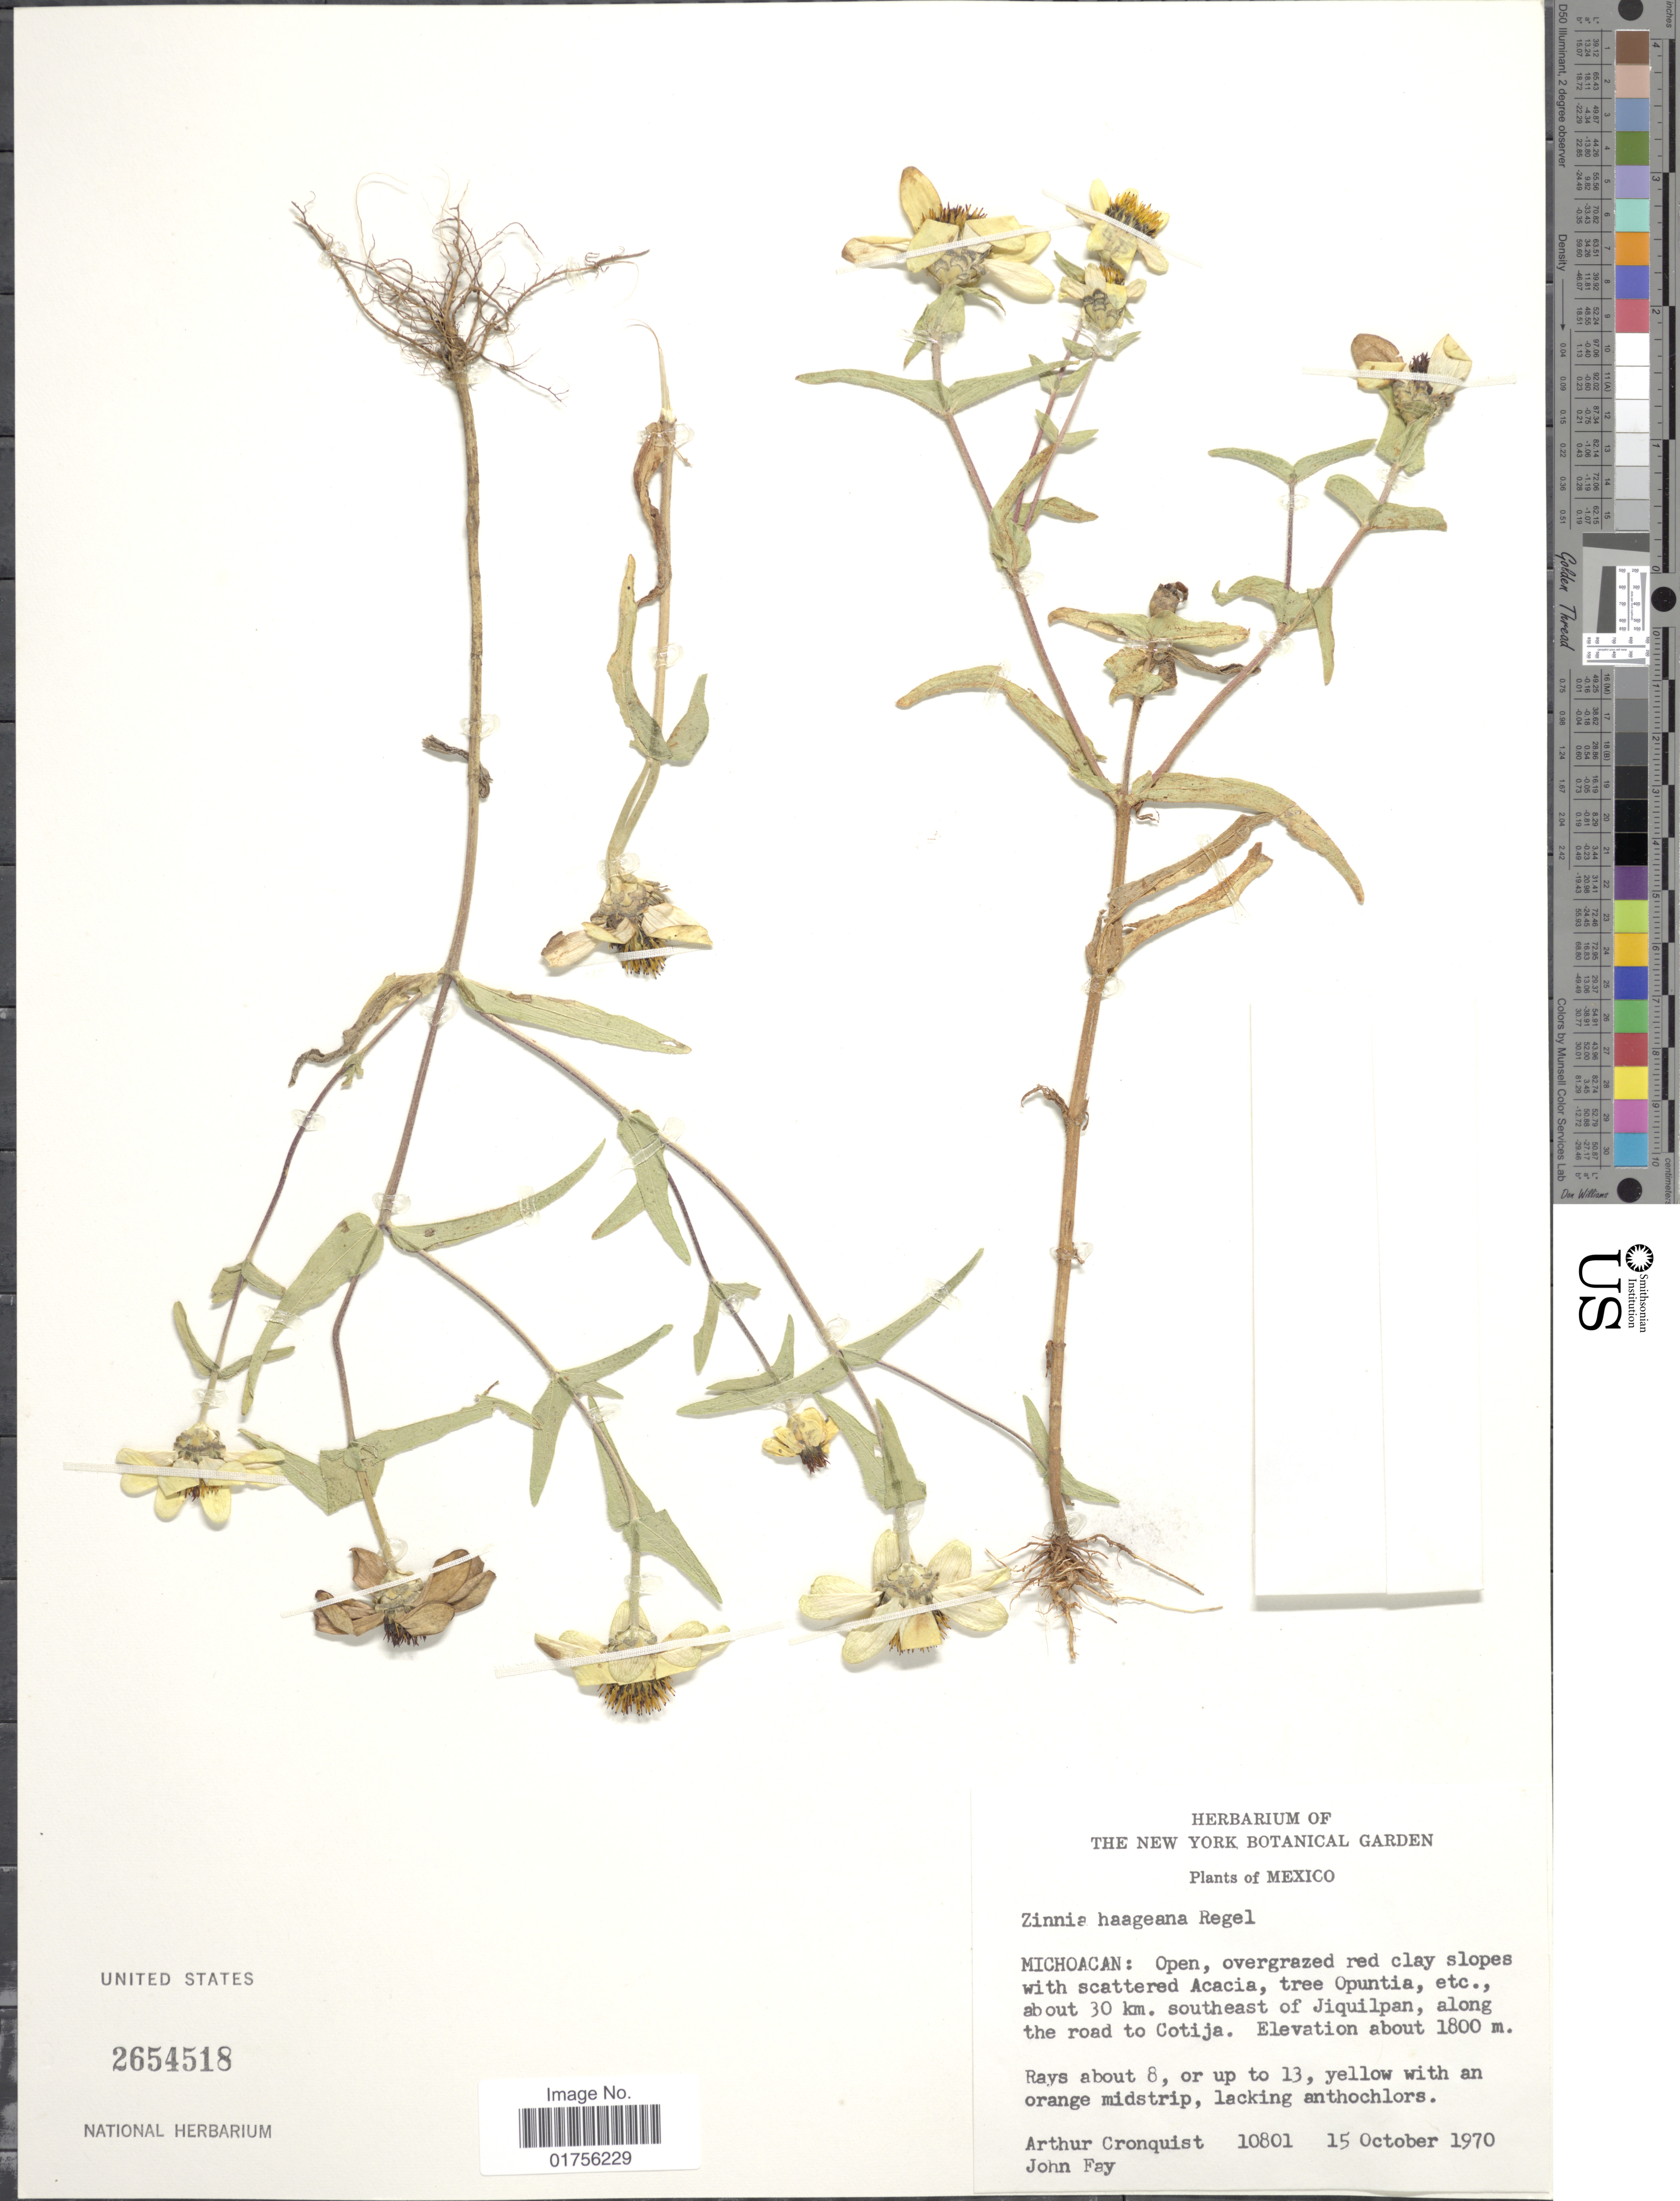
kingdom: Plantae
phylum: Tracheophyta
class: Magnoliopsida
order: Asterales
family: Asteraceae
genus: Zinnia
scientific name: Zinnia haageana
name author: Regel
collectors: A. J. Cronquist & J. Fay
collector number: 10801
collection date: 1970-10-15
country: Mexico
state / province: Michoacán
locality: Michoacan: about 30 km. southeast of Jiquilpan, along the road to Cotija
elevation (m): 1800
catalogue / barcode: US 2654518